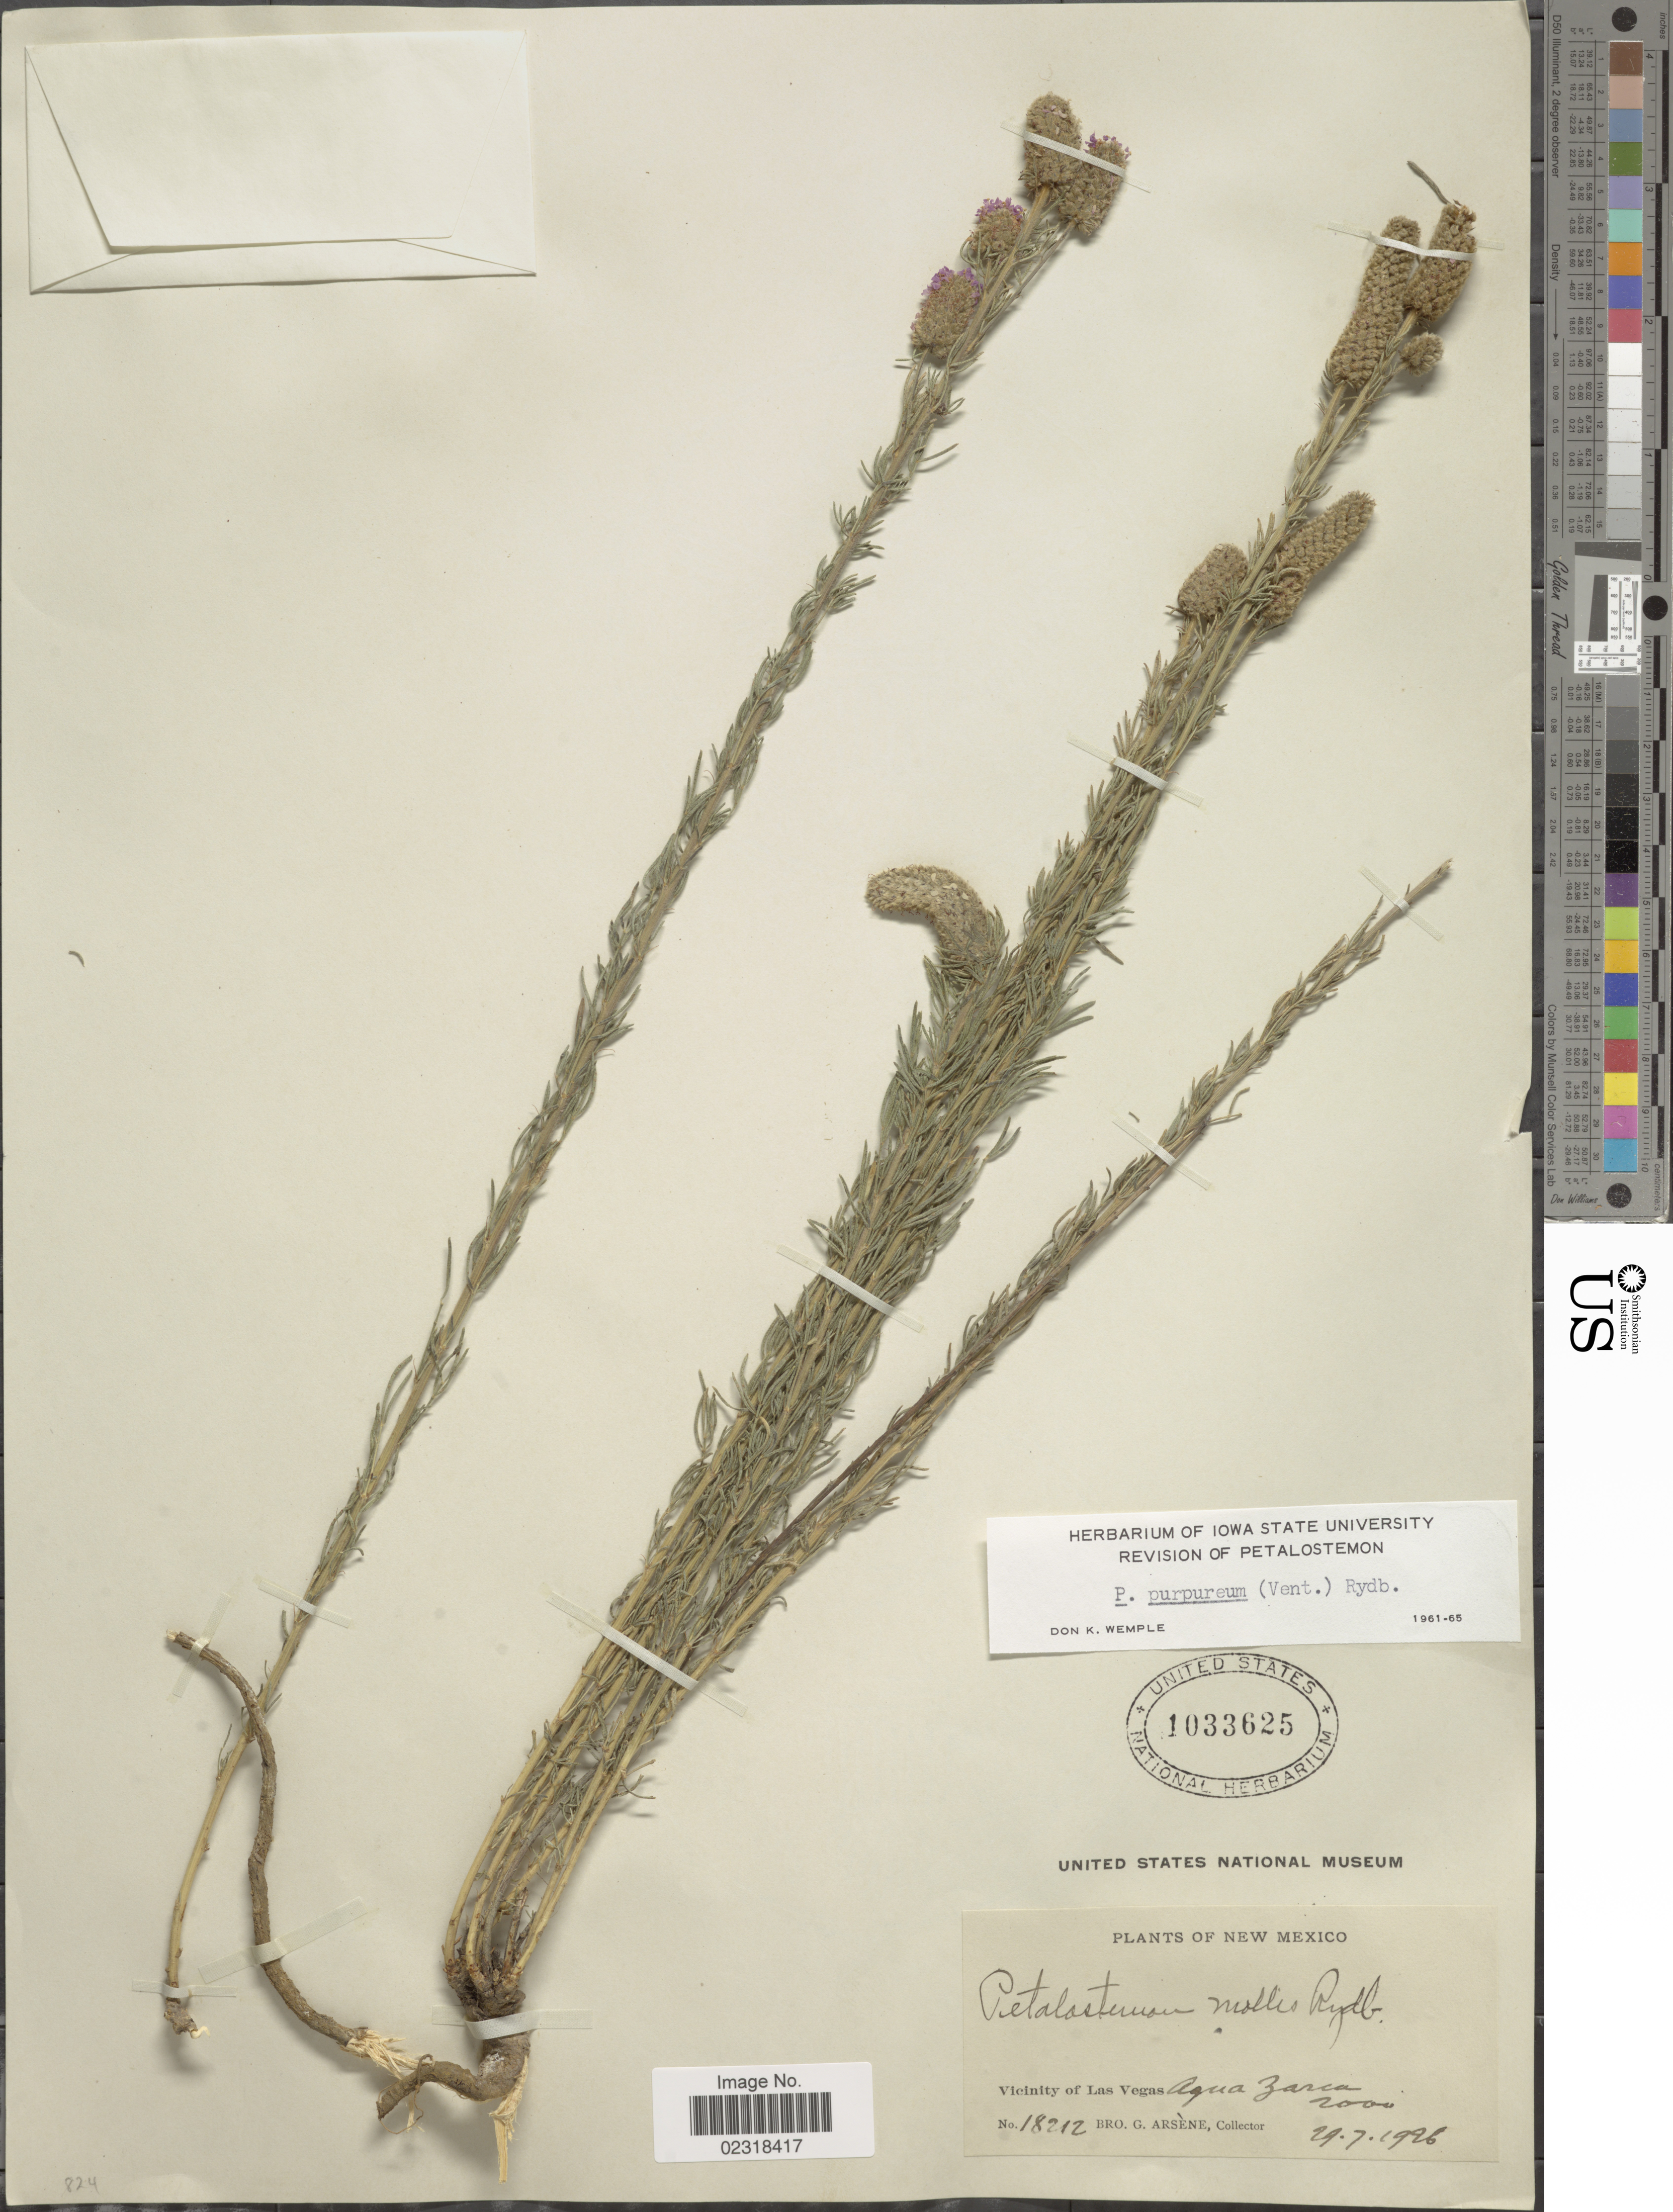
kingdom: Plantae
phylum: Tracheophyta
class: Magnoliopsida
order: Fabales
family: Fabaceae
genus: Dalea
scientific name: Dalea purpurea var. purpurea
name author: Vent.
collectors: Bro. G. Arsène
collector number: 18212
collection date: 1926-07-29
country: United States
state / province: New Mexico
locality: Vicinity of Las Vegas, Agua Zarca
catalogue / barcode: US 1033625